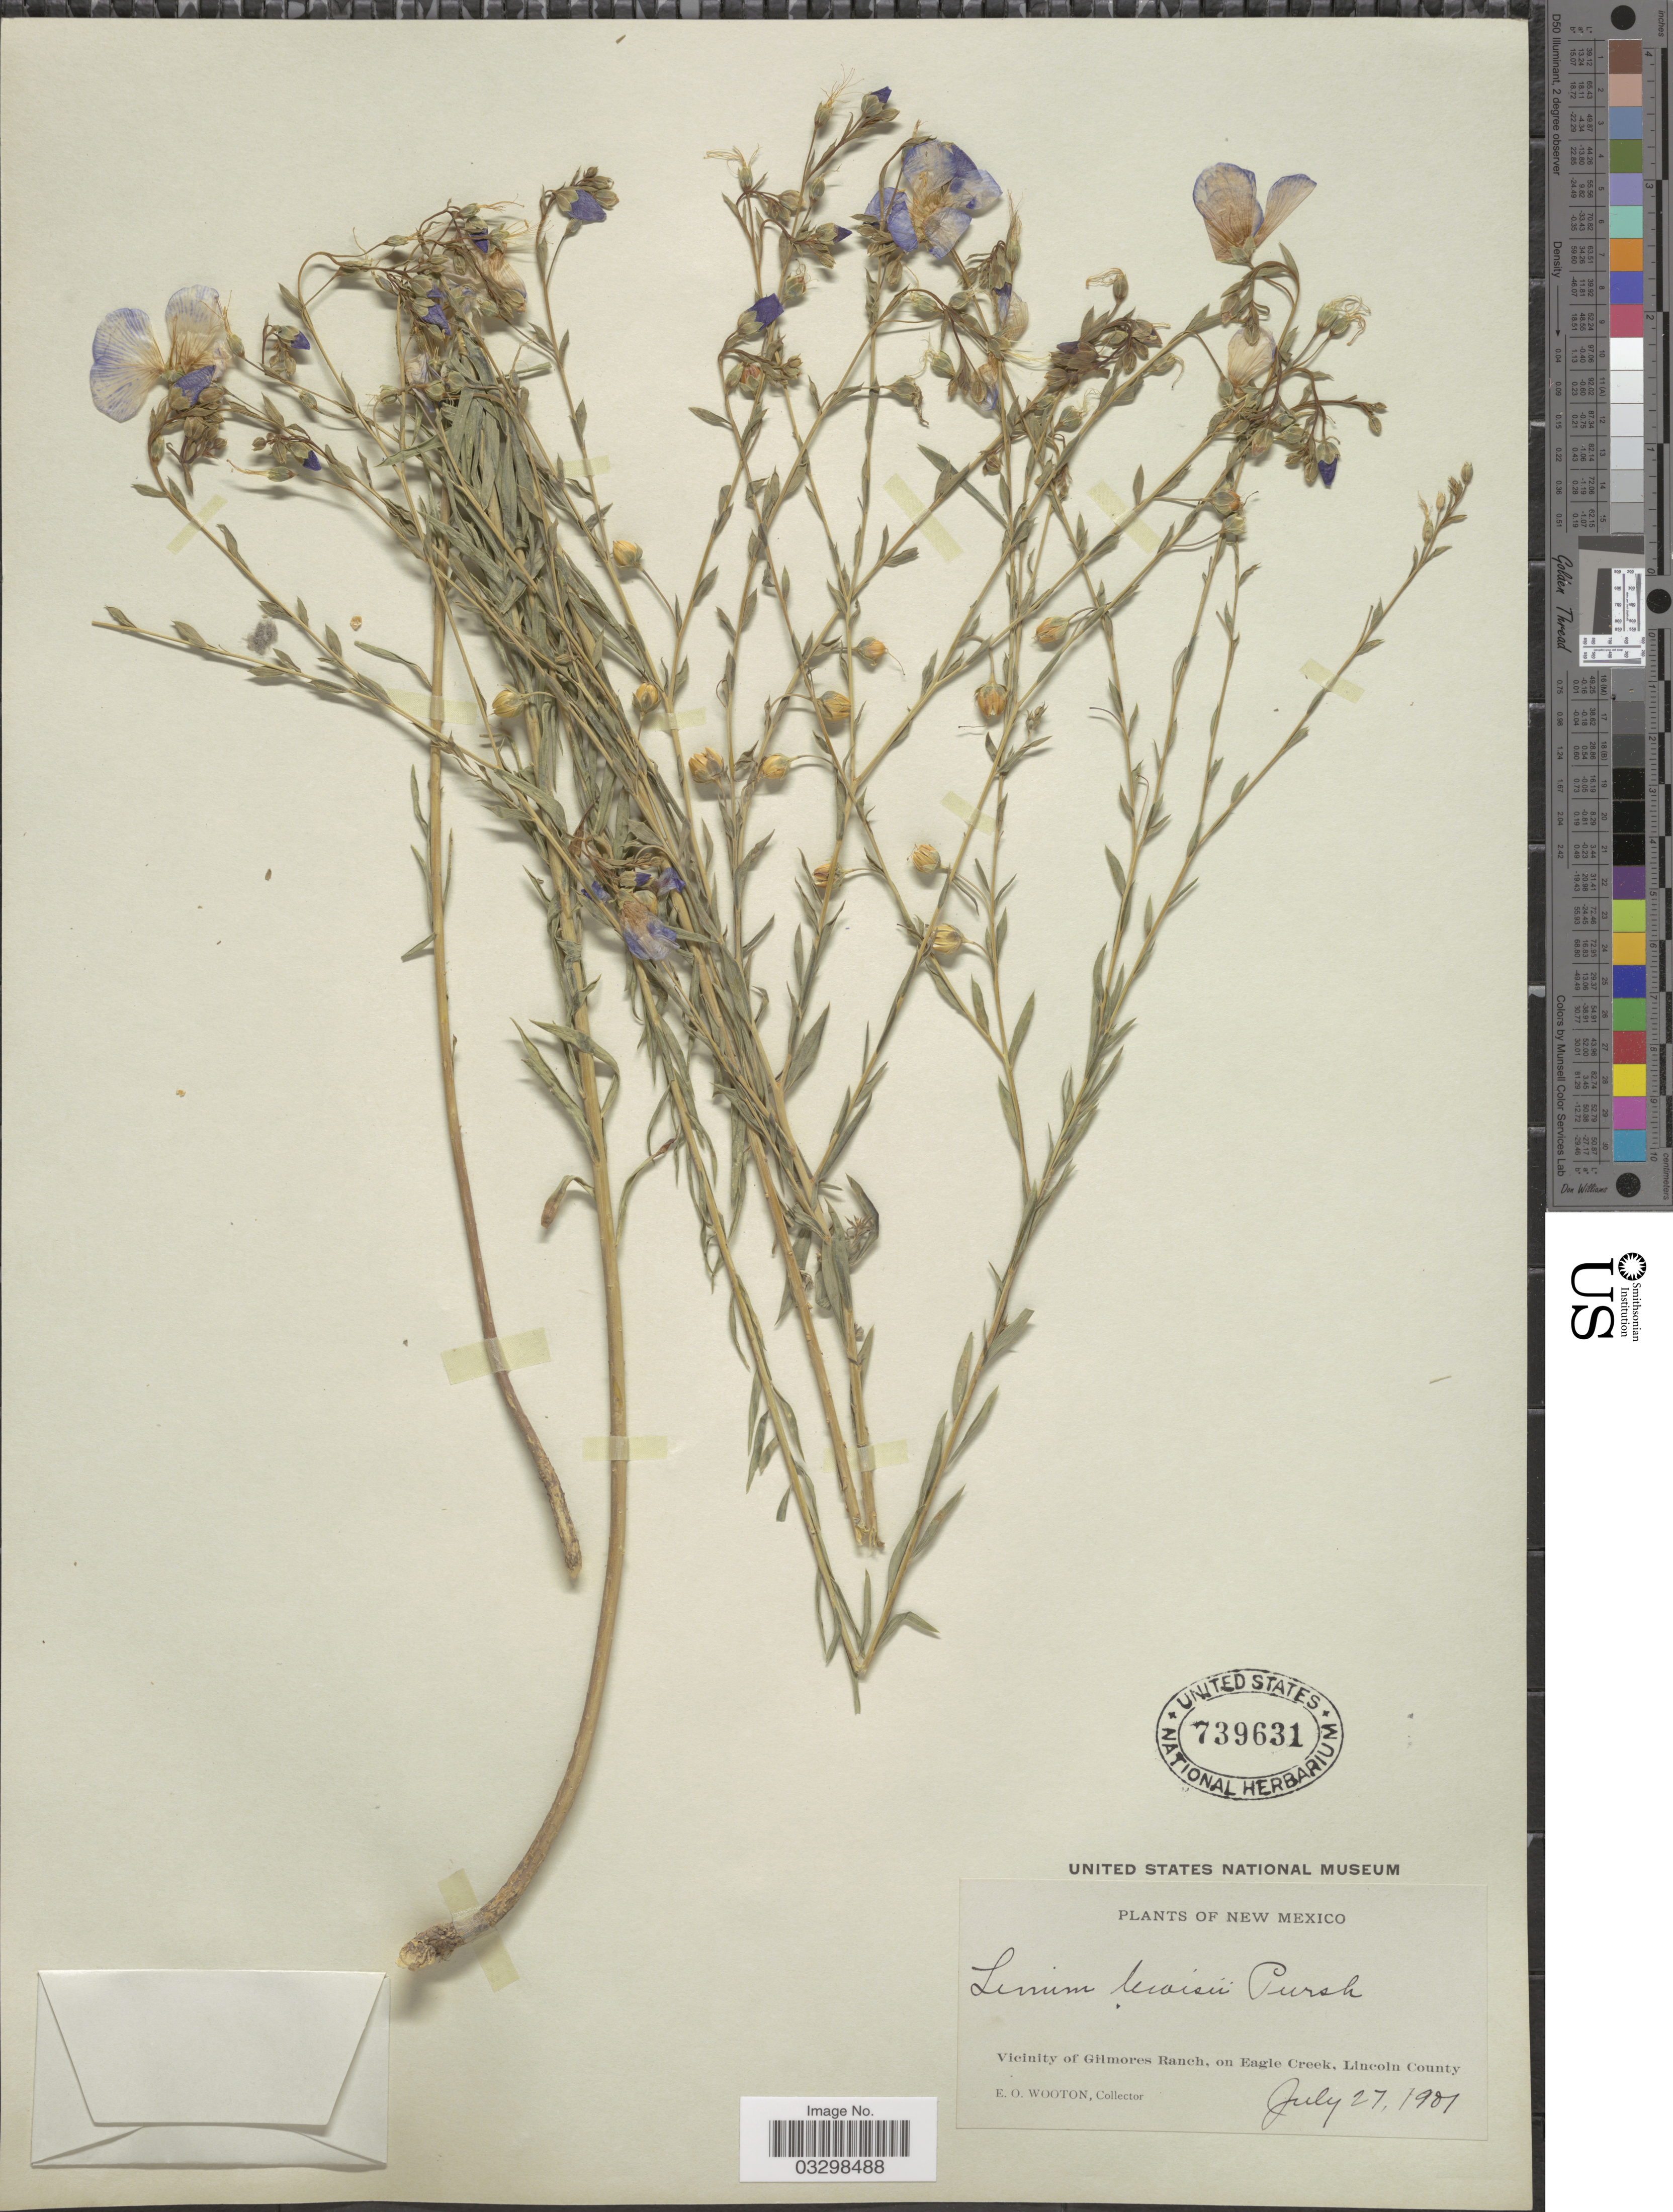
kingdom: Plantae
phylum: Tracheophyta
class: Magnoliopsida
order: Malpighiales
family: Linaceae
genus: Linum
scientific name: Linum lewisii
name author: Pursh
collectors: E. O. Wooton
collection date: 1901-07-27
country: United States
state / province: New Mexico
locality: Vicinity of Gilmores Ranch, on Eagle Creek, Lincoln County.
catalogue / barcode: US 739631